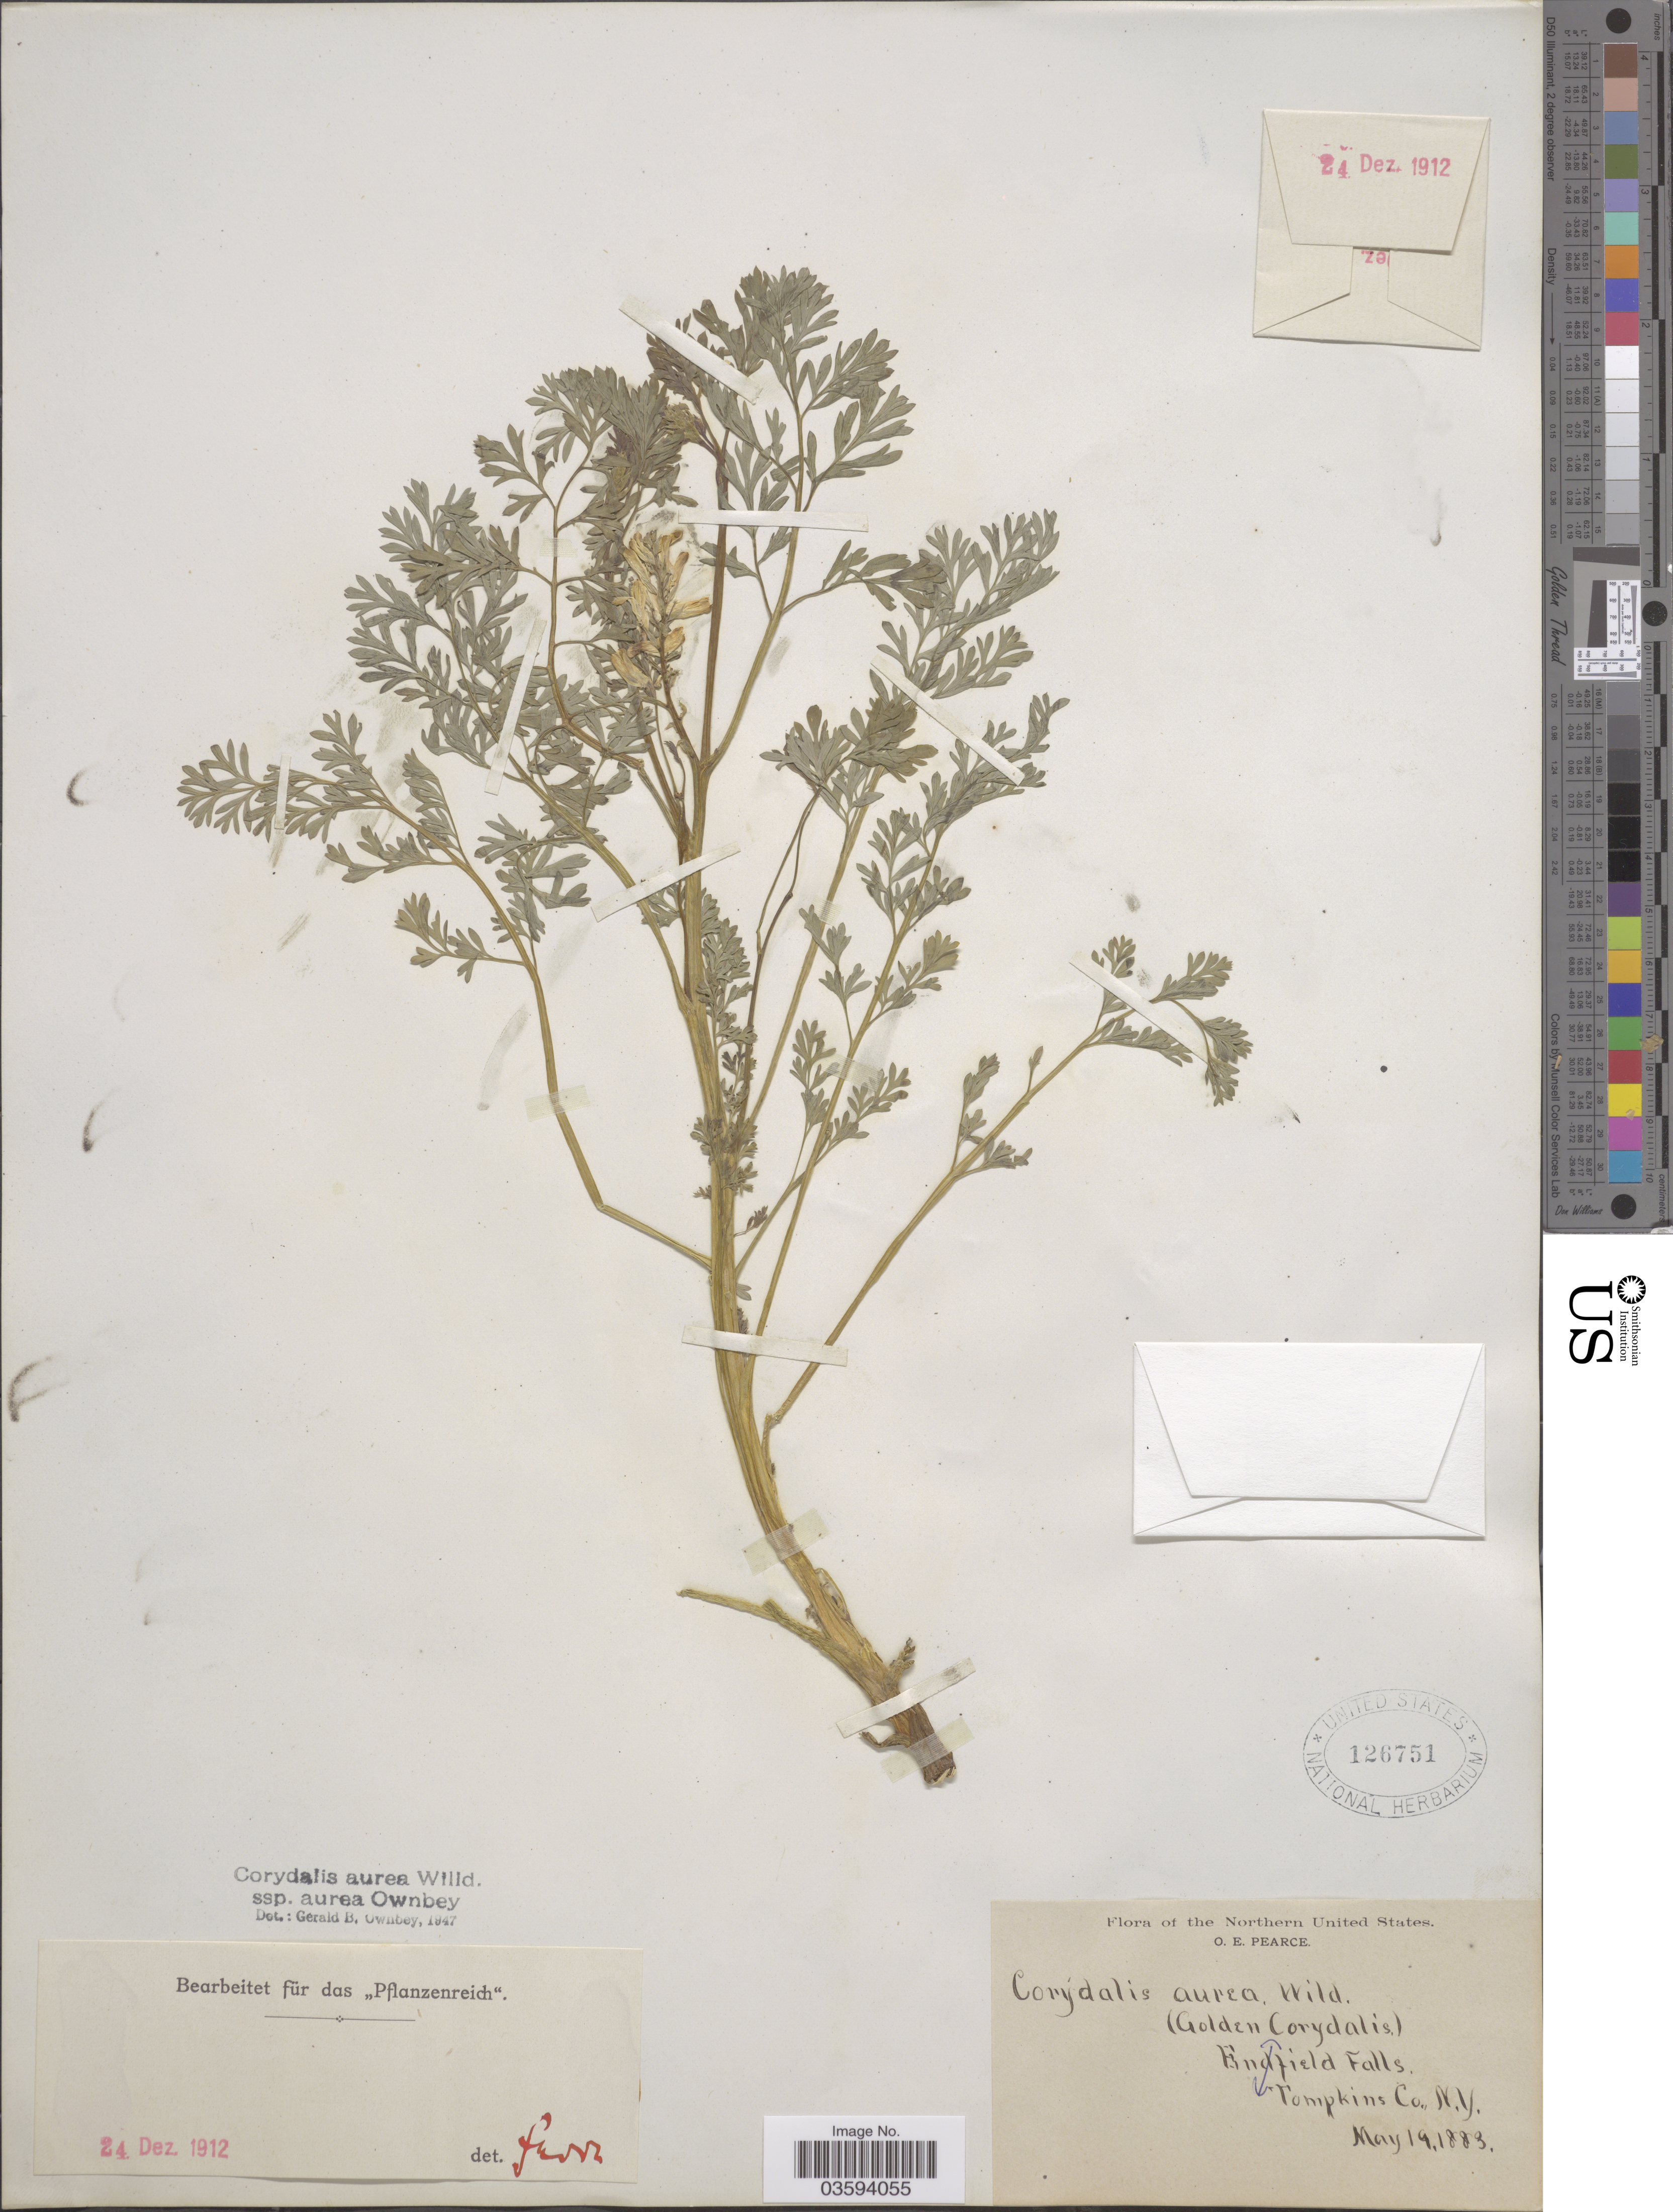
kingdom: Plantae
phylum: Tracheophyta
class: Magnoliopsida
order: Ranunculales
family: Papaveraceae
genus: Corydalis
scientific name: Corydalis aurea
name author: Willd.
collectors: O. E. Pearce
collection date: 1883-05-19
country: United States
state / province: New York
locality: Enfield Falls. Tompkins Co.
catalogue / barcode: US 126751